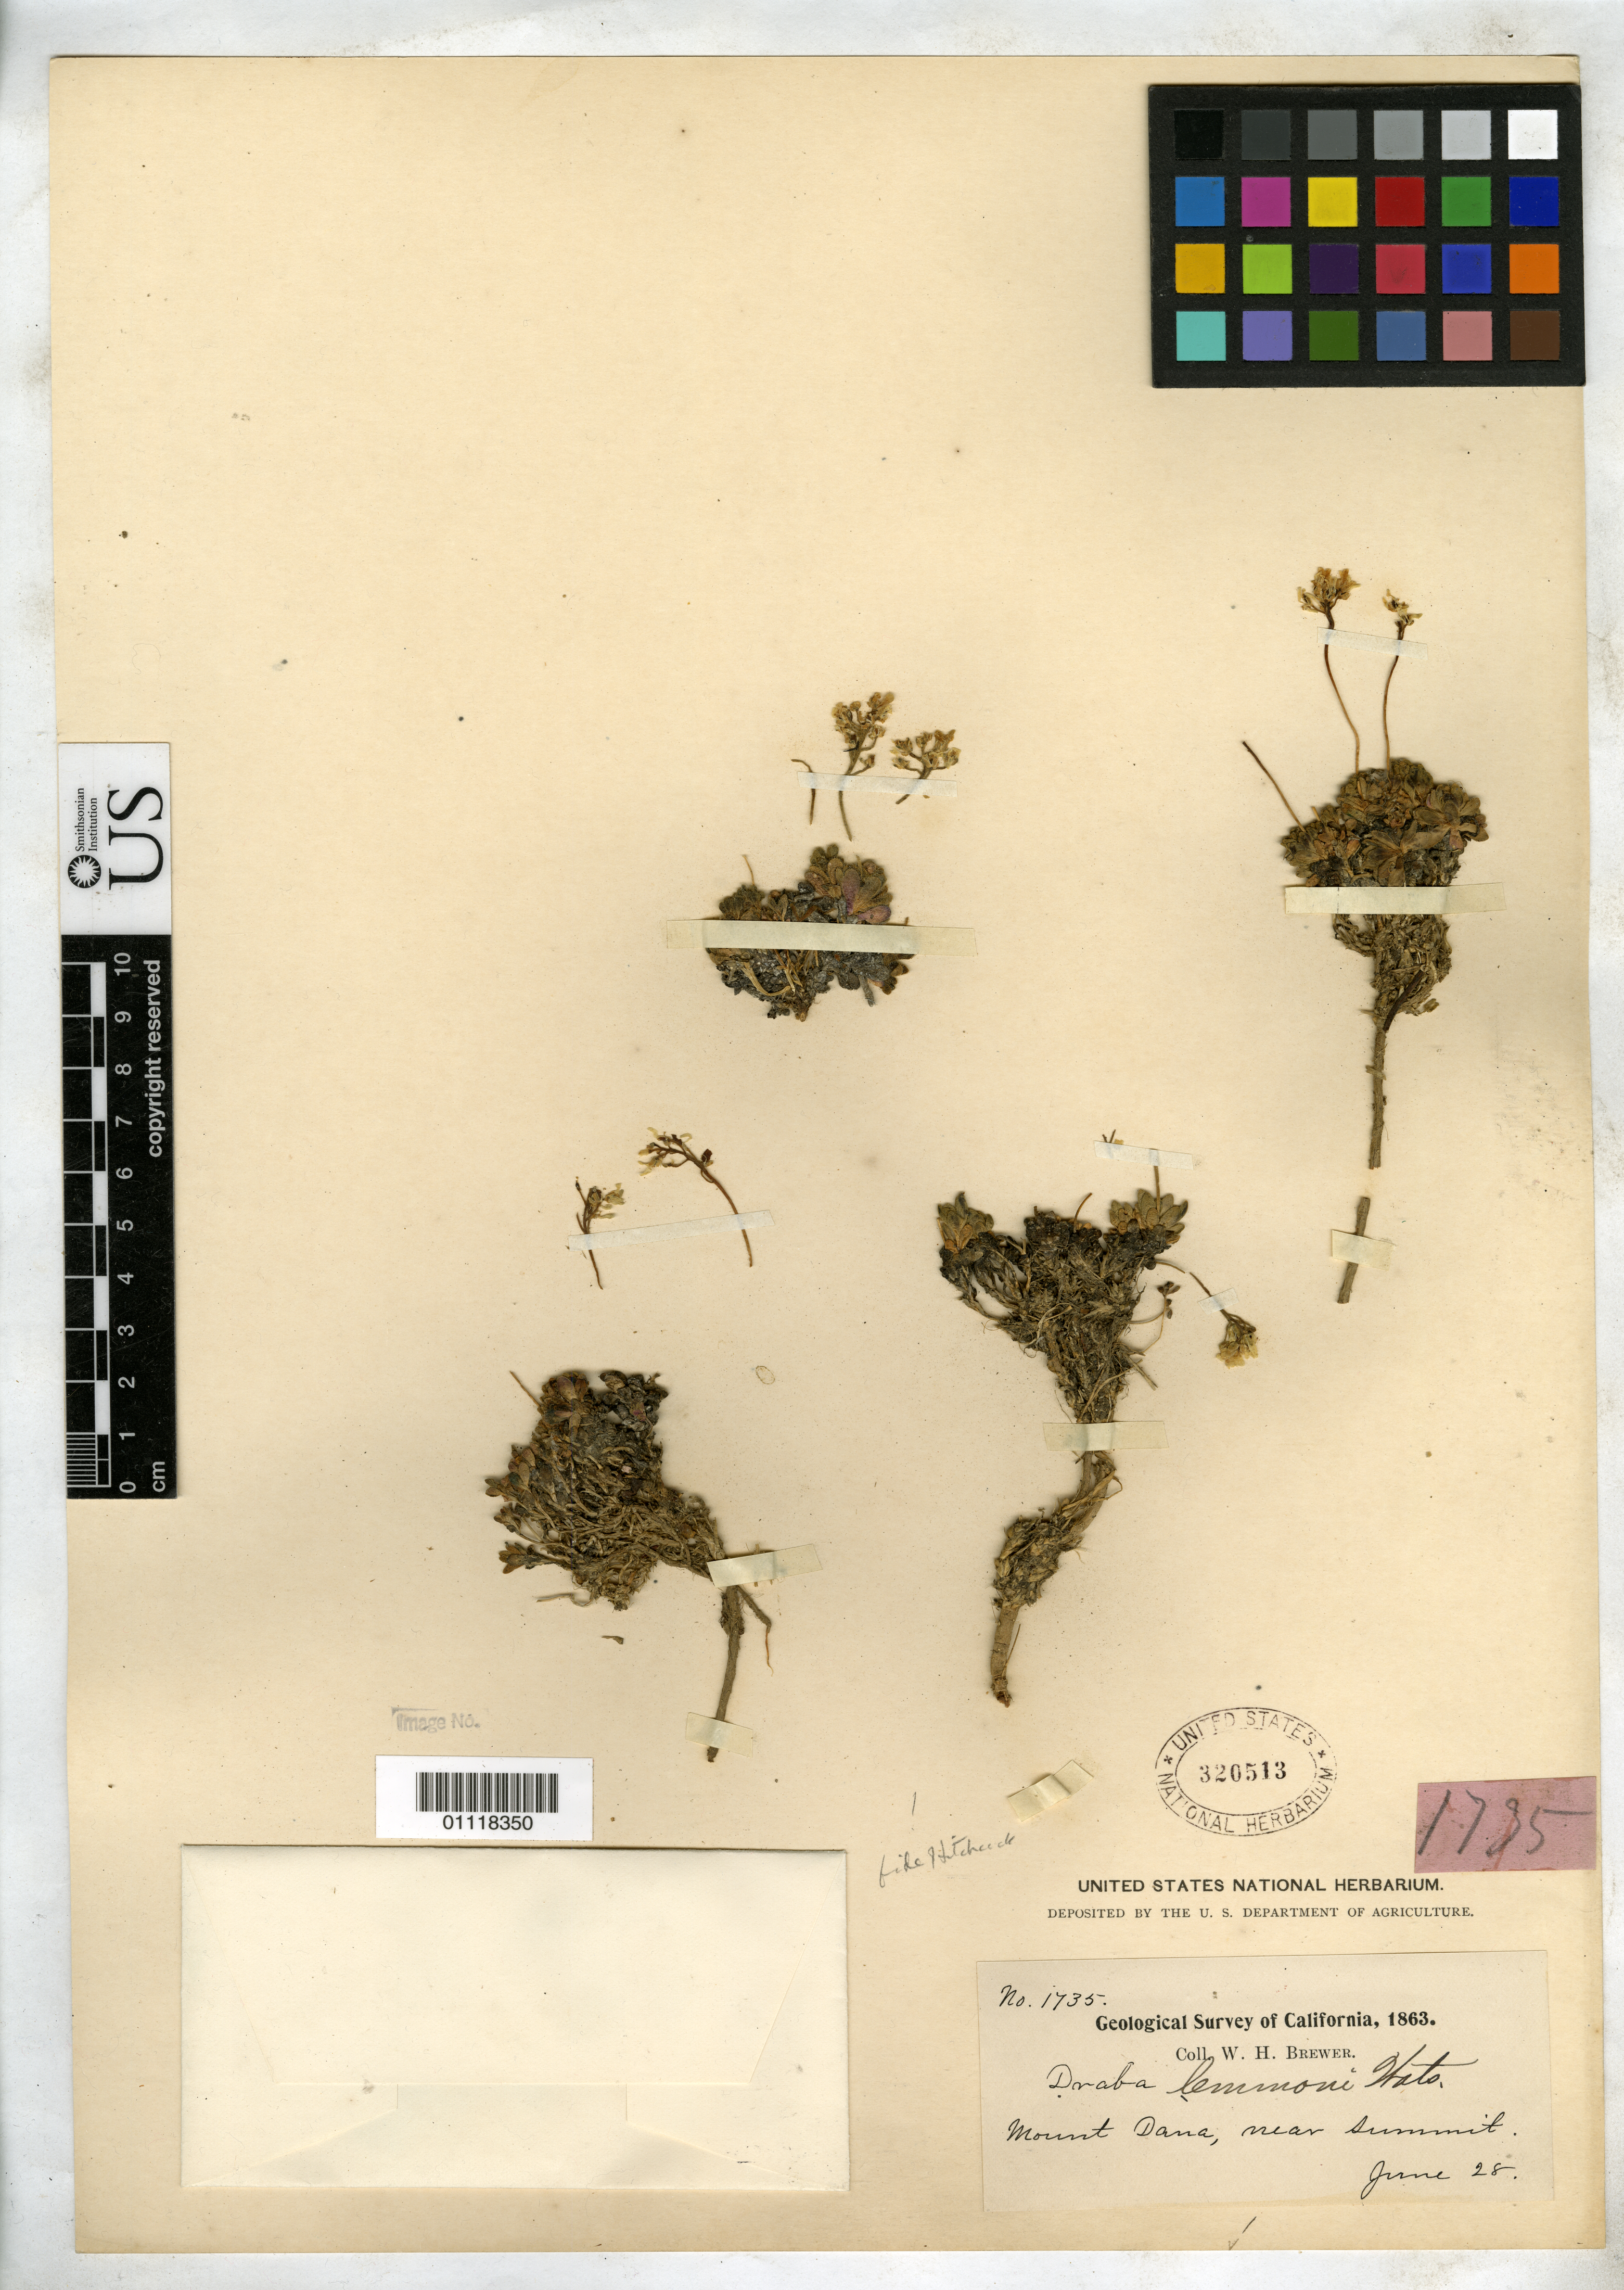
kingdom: Plantae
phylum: Tracheophyta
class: Magnoliopsida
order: Brassicales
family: Brassicaceae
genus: Draba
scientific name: Draba lemmonii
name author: S. Watson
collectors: W. H. Brewer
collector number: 1735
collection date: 1863-06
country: United States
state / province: California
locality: Mount Dana, near Summit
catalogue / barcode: US 320513